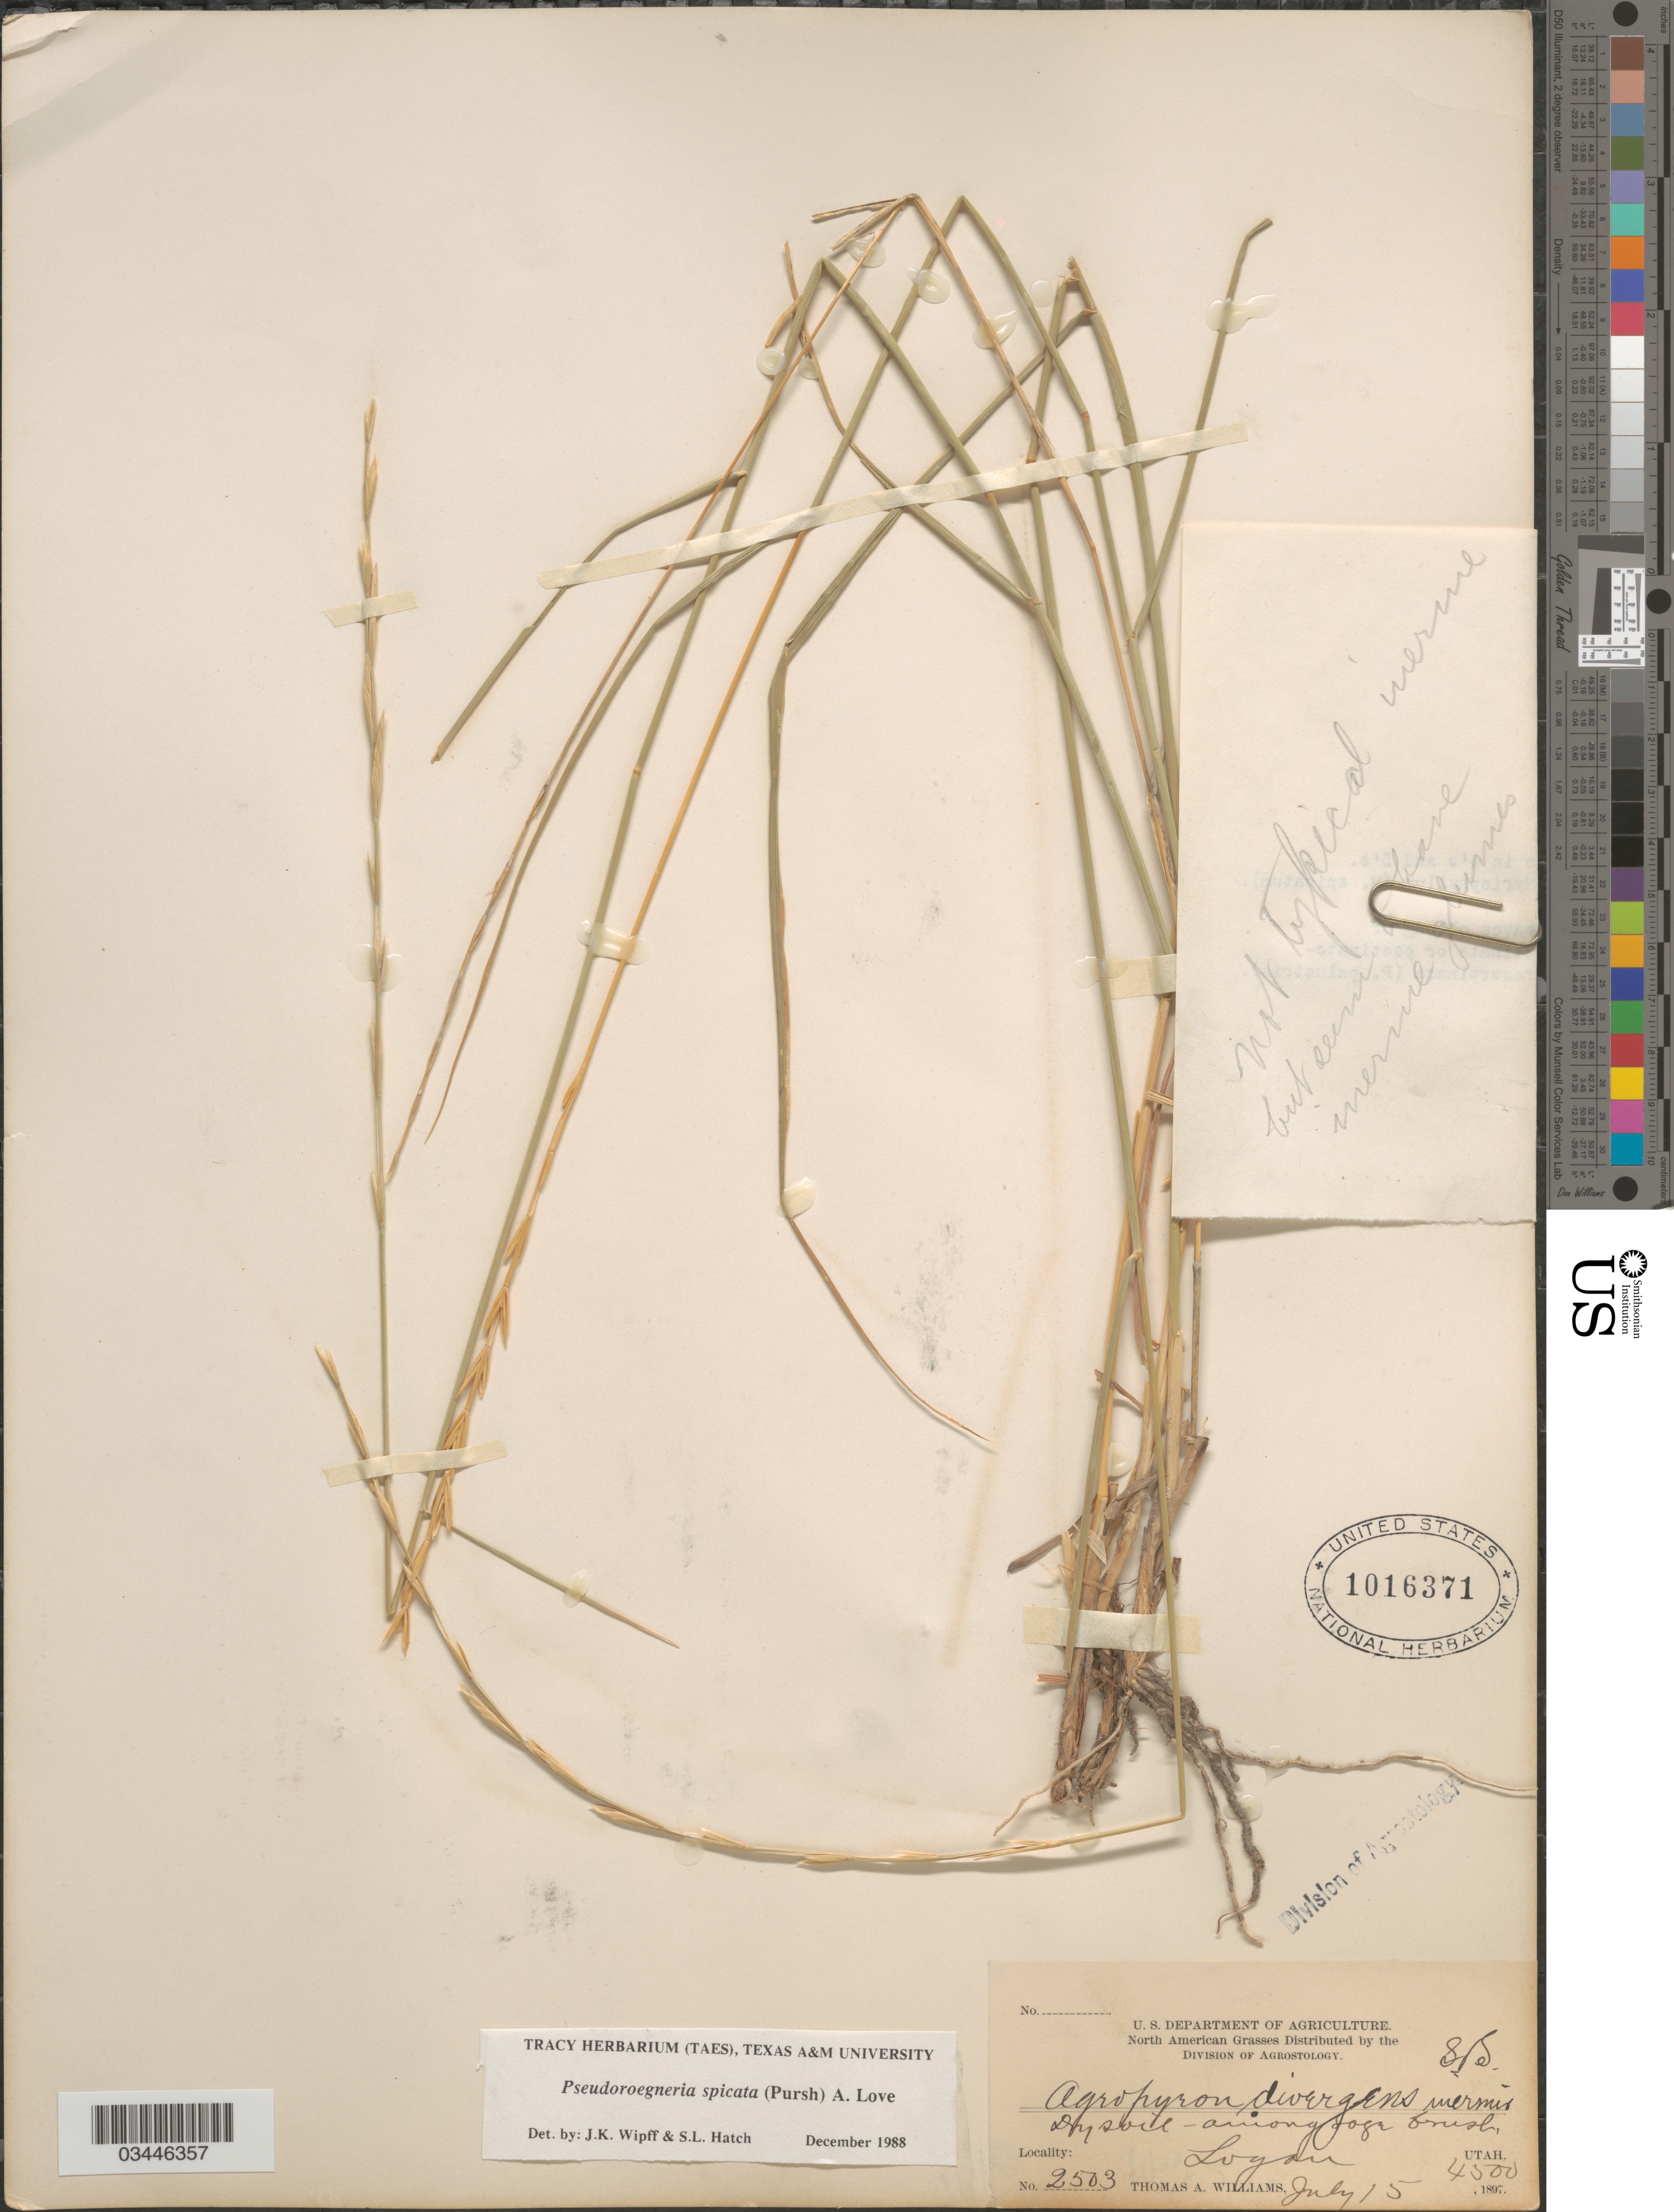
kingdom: Plantae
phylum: Tracheophyta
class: Liliopsida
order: Poales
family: Poaceae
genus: Pseudoroegneria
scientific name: Pseudoroegneria spicata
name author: (Pursh) Á. Löve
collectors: T. A. Williams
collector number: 2503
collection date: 1897-07-15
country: United States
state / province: Utah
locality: Logan.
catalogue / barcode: US 1016371